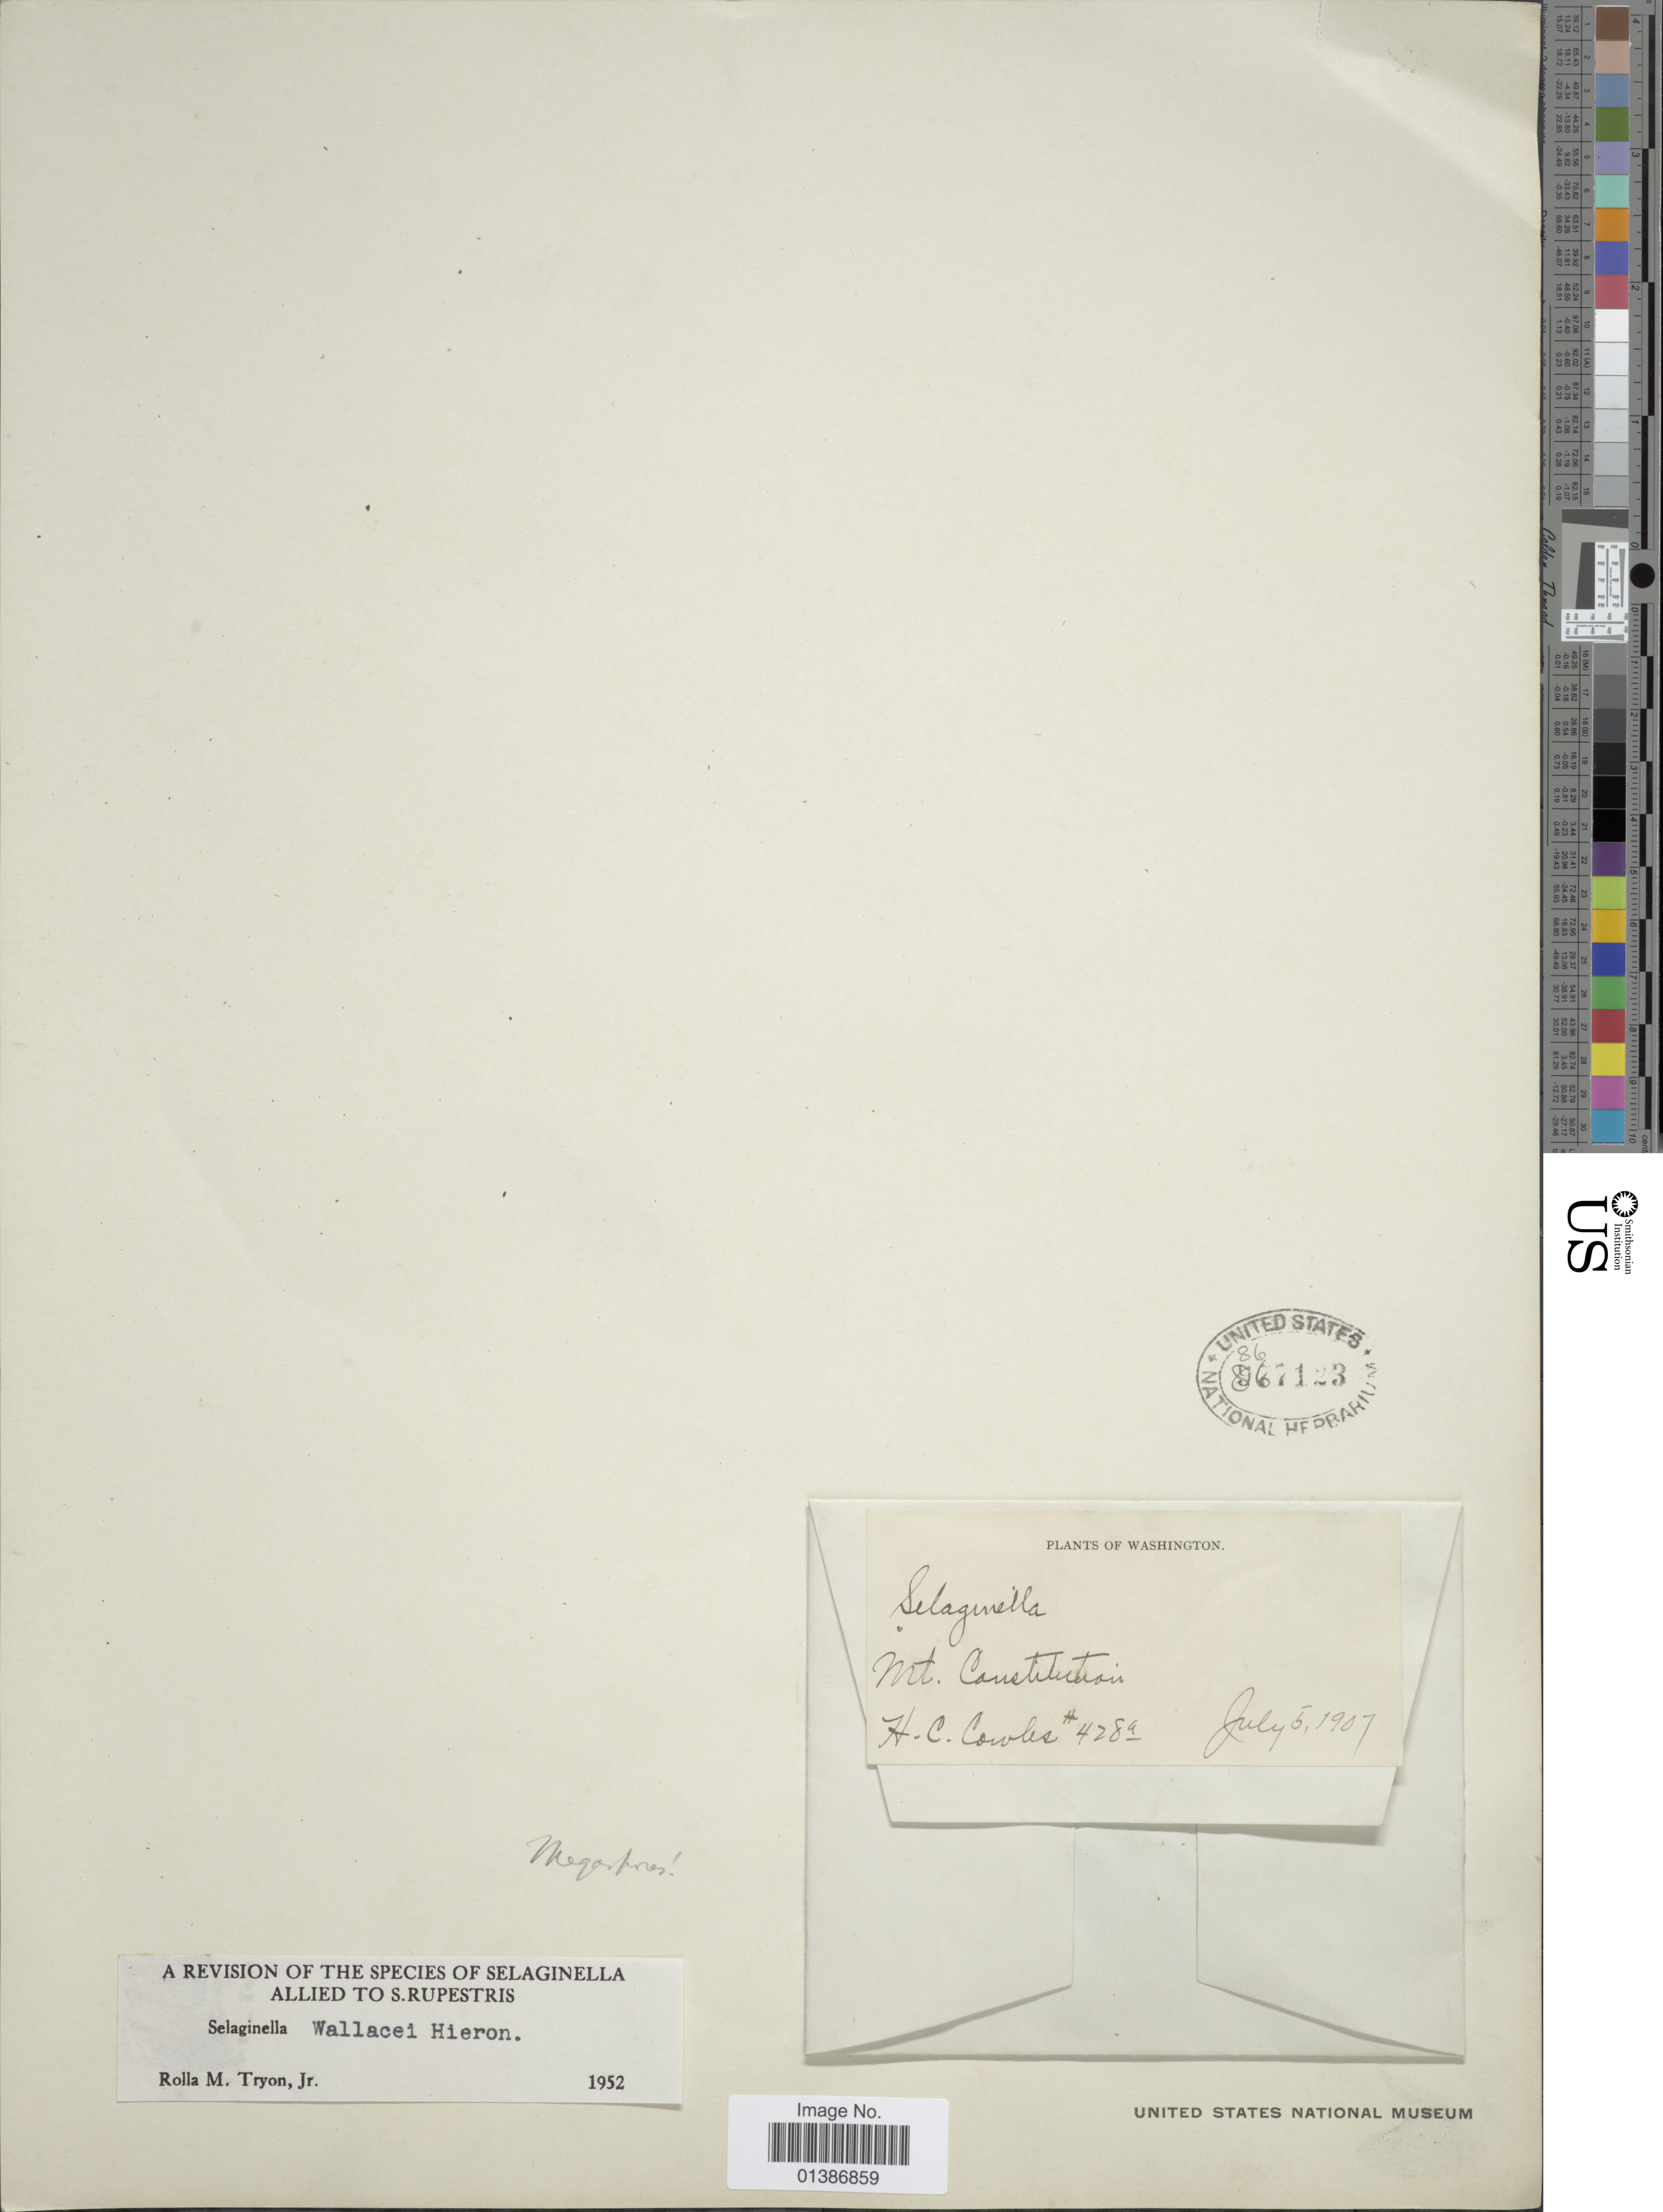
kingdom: Plantae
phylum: Tracheophyta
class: Lycopodiopsida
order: Selaginellales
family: Selaginellaceae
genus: Selaginella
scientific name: Selaginella wallacei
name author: Hieron.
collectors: H. Cowles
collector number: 428a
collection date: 1907-07-05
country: United States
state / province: Washington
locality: Mt. Constitution.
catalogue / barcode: US 867123